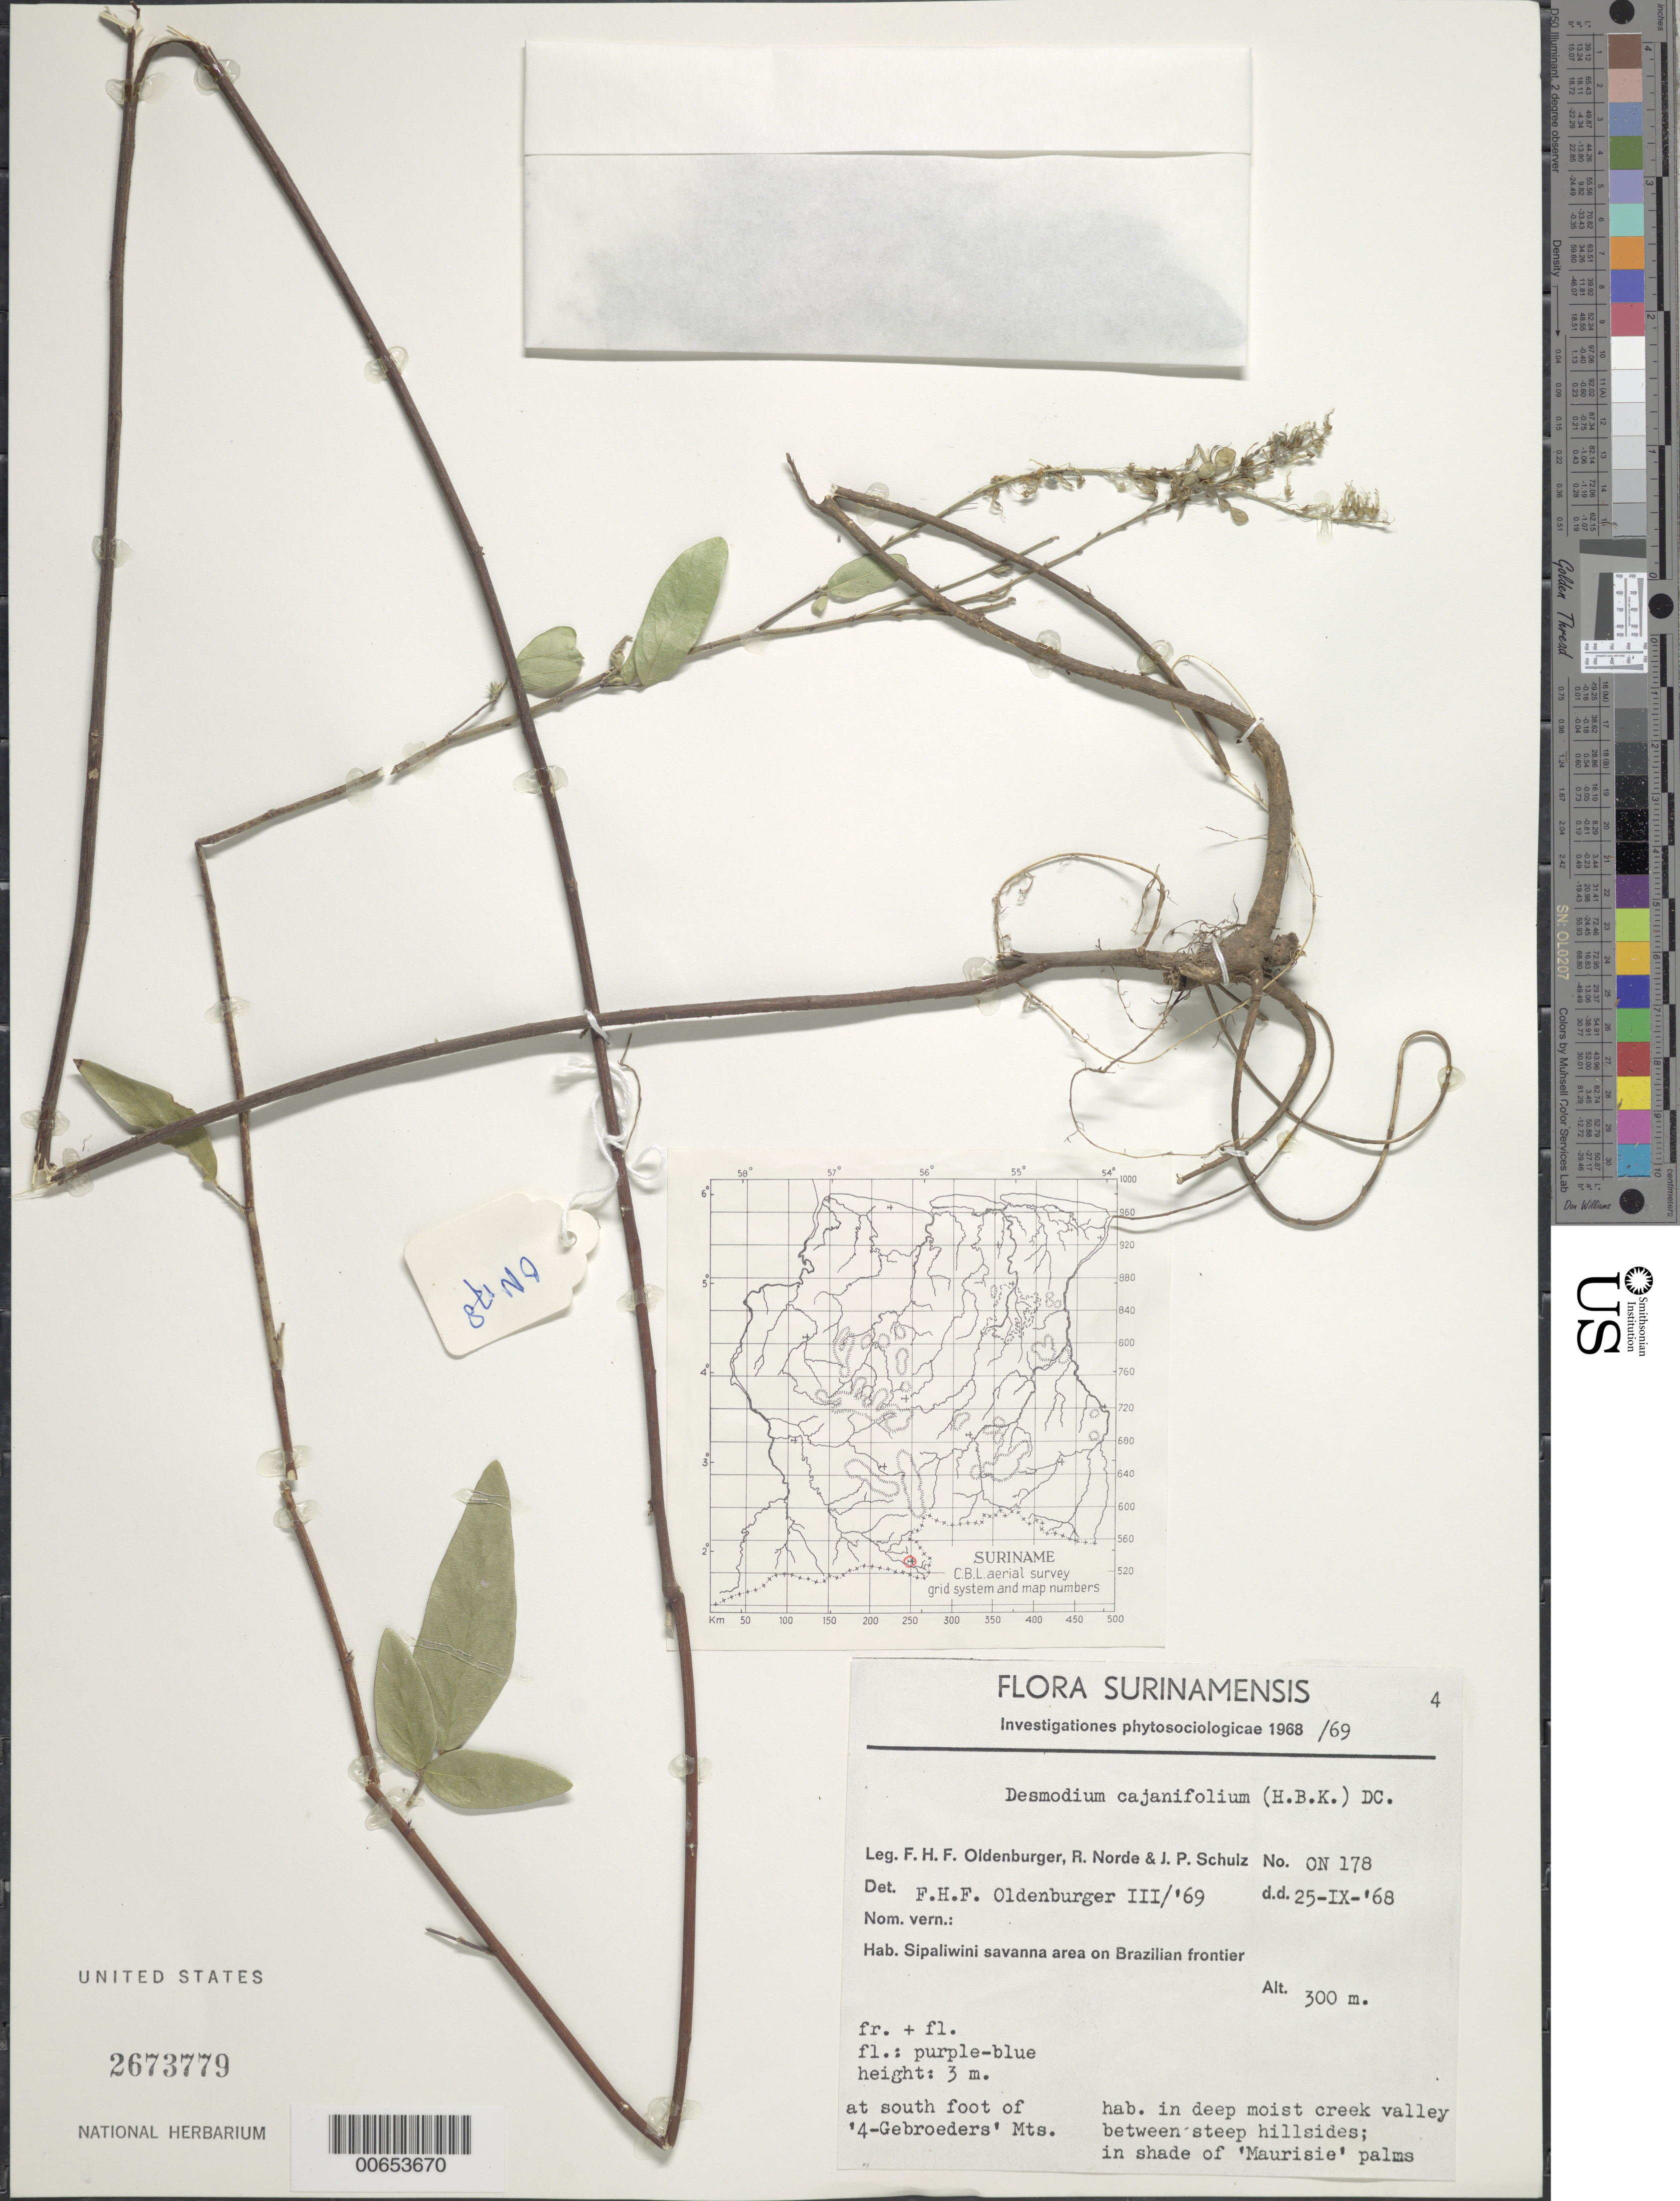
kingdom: Plantae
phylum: Tracheophyta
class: Magnoliopsida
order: Fabales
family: Fabaceae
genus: Desmodium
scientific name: Desmodium cajanifolium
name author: (Kunth) DC.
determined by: Oldenburger, F. H. F.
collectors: F. Oldenburger, R. Norde & J. P. Schulz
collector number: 178 O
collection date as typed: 25-Sep-68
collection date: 1968-09-25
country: Suriname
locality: Sipaliwini Savanna, Brazilian frontier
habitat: Deep moist creek valley betw. steep hillsides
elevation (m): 300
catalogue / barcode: US 2673779